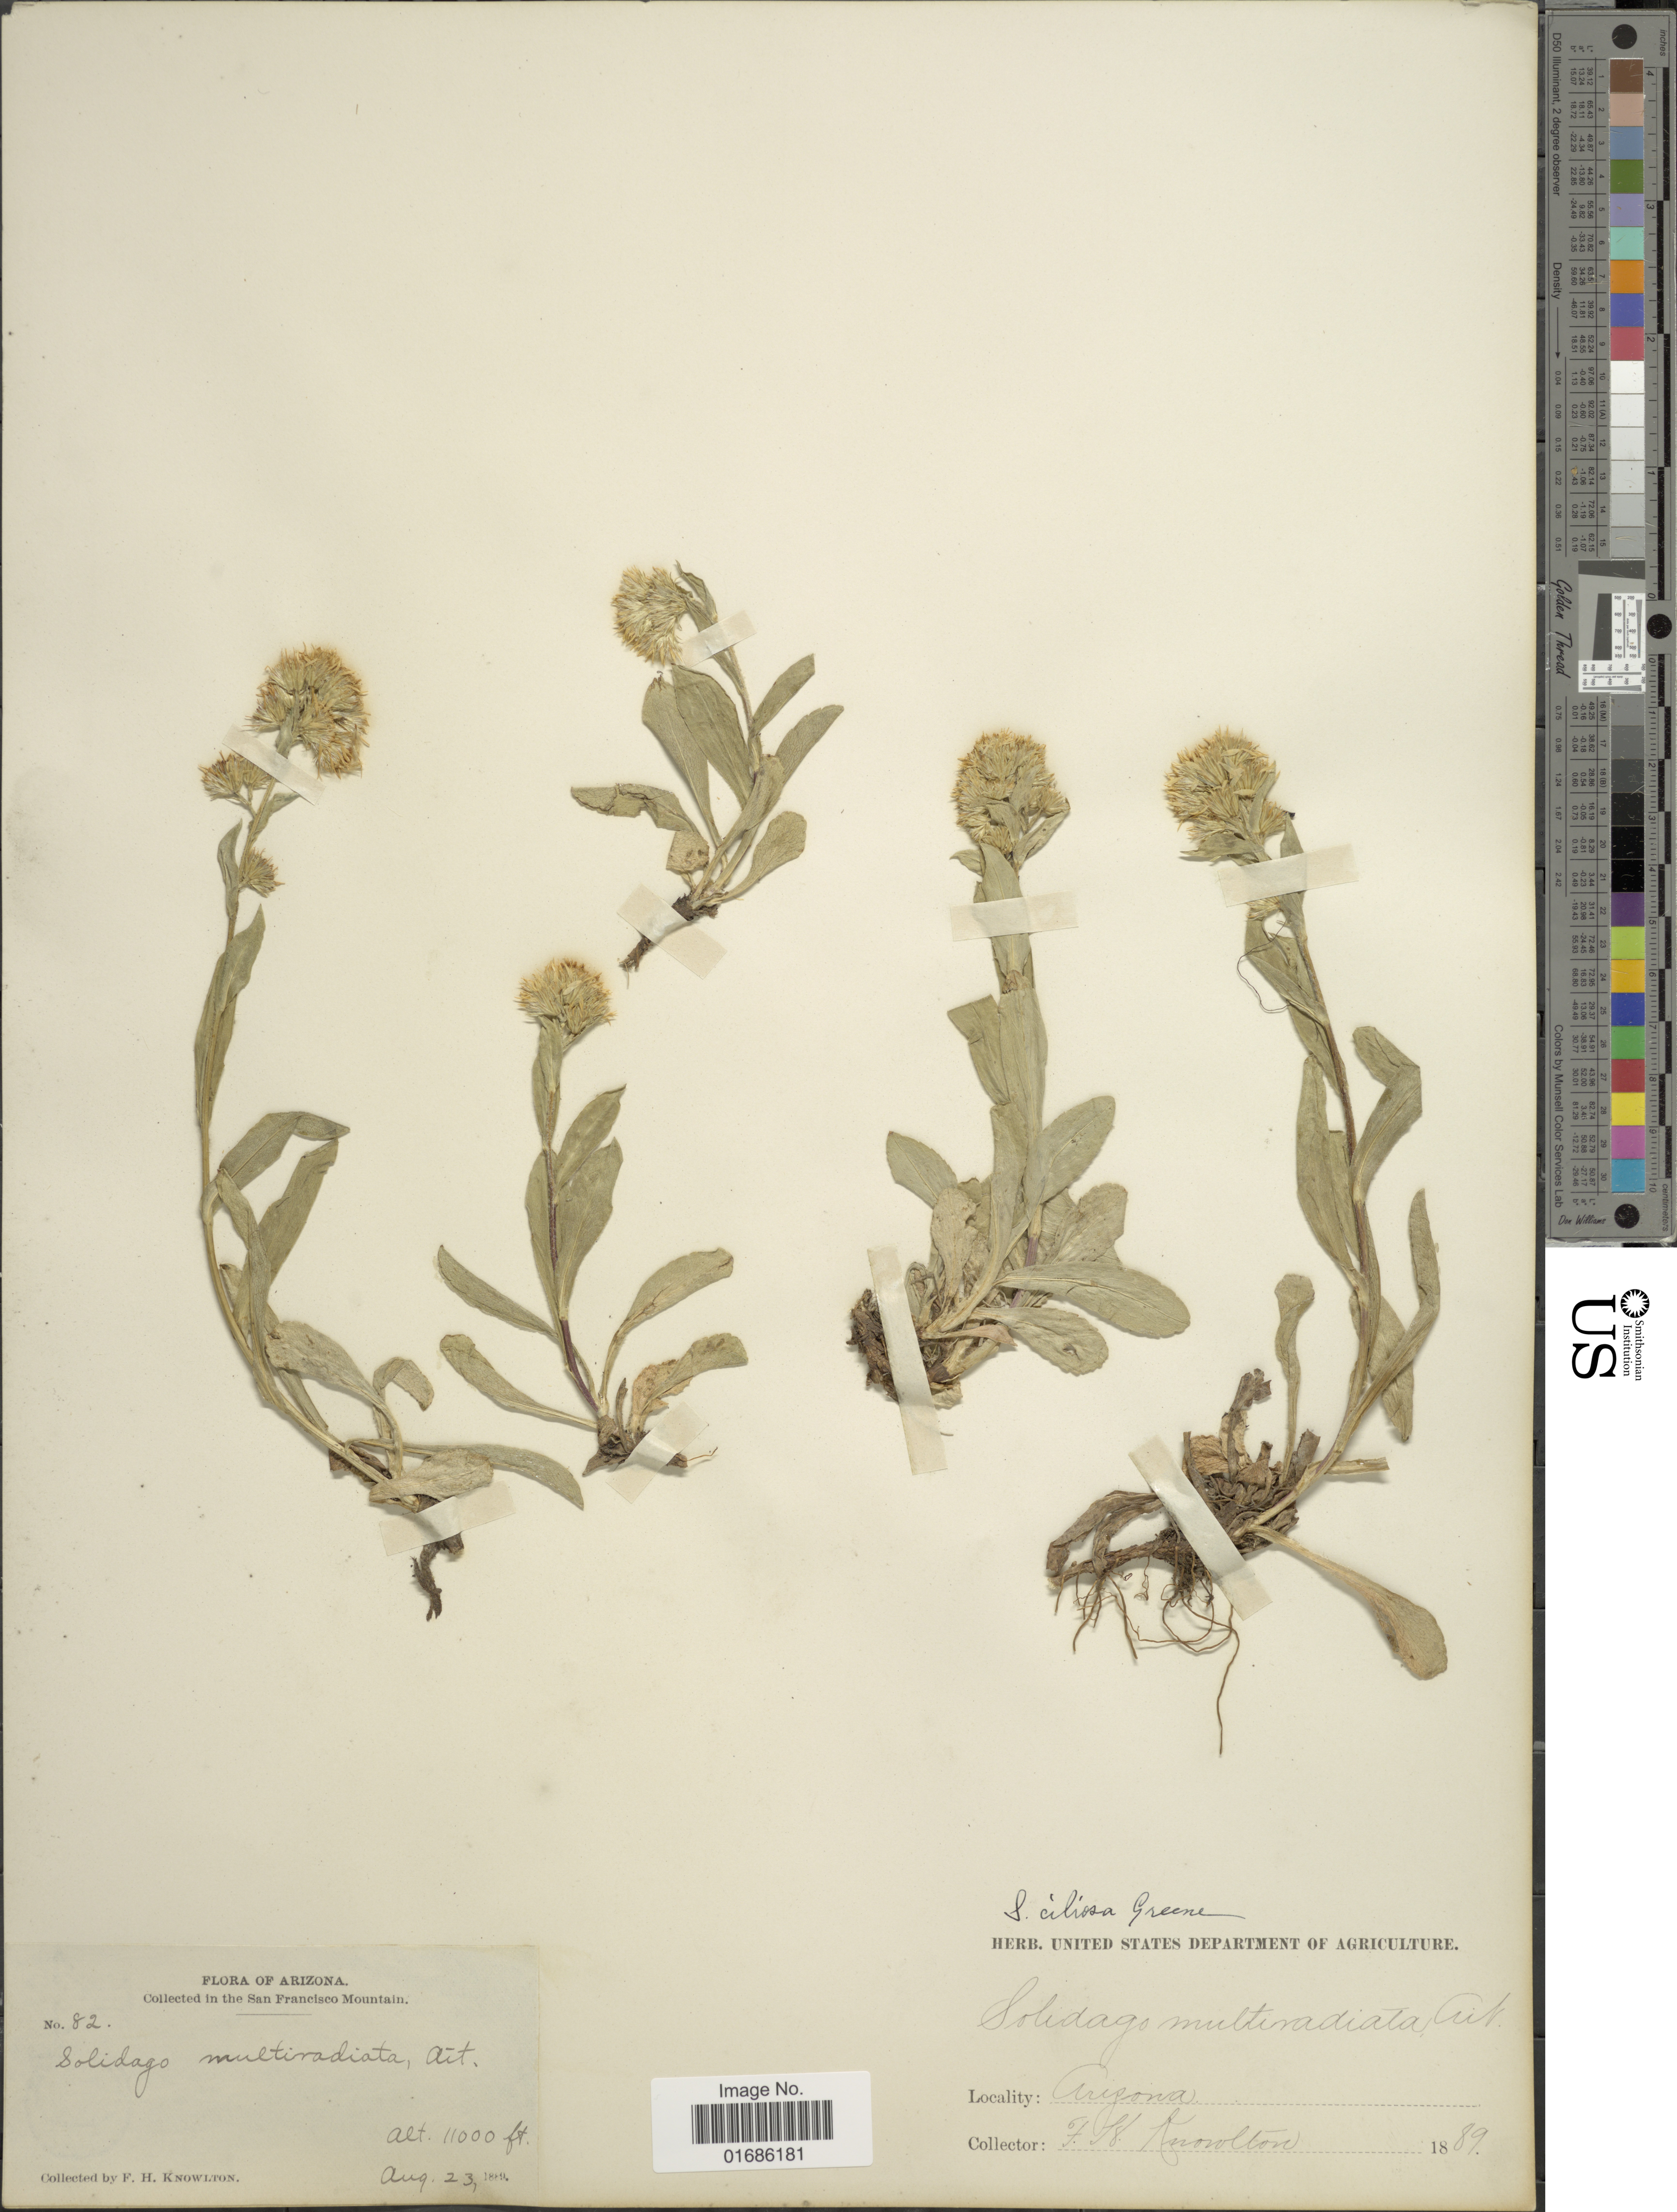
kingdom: Plantae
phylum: Tracheophyta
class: Magnoliopsida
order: Asterales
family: Asteraceae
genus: Solidago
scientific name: Solidago ciliosa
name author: Greene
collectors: F. H. Knowlton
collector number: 82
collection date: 1889-08-23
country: United States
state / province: Arizona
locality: San Francisco Mountain,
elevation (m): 3353